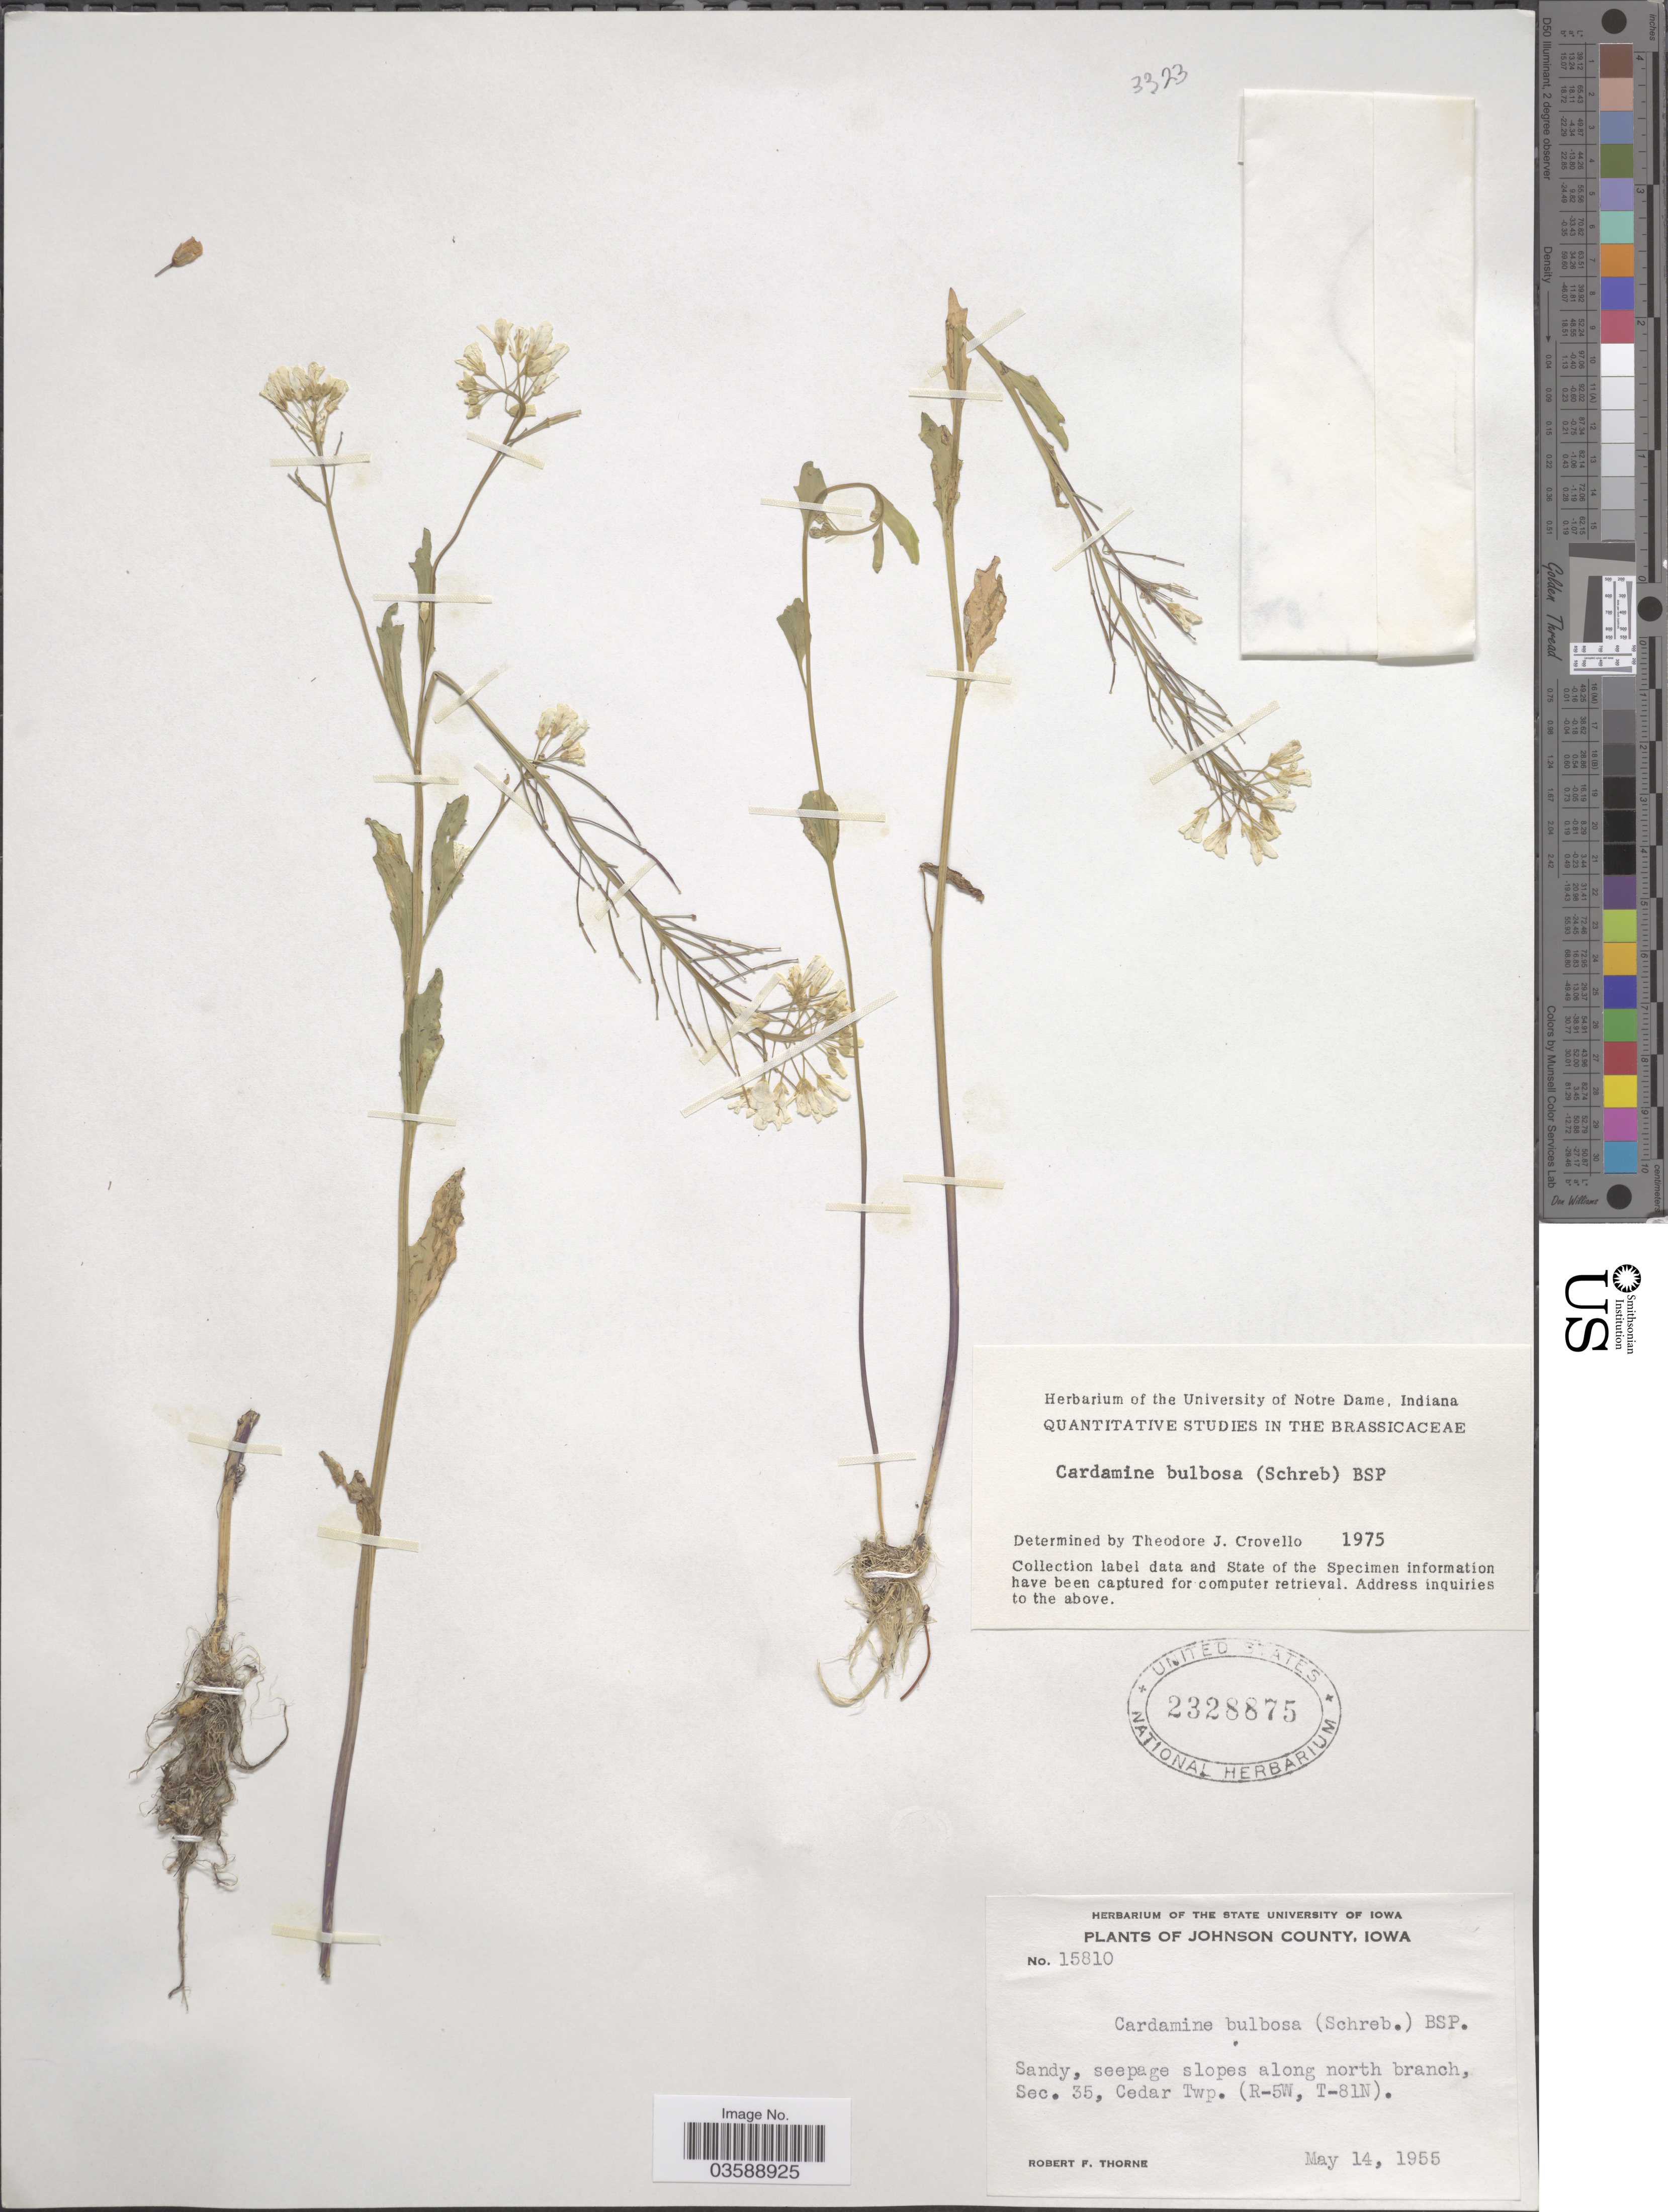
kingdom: Plantae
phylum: Tracheophyta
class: Magnoliopsida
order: Brassicales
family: Brassicaceae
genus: Cardamine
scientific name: Cardamine bulbosa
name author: (Schreb. ex Muhl.) Britton et al.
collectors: R. F. Thorne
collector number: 15810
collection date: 1955-05-14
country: United States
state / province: Iowa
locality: Johnson County. Seepage slopes along north branch, Sec. 35, Cedar Twp. (R-5W, T-81N).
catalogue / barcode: US 2328875